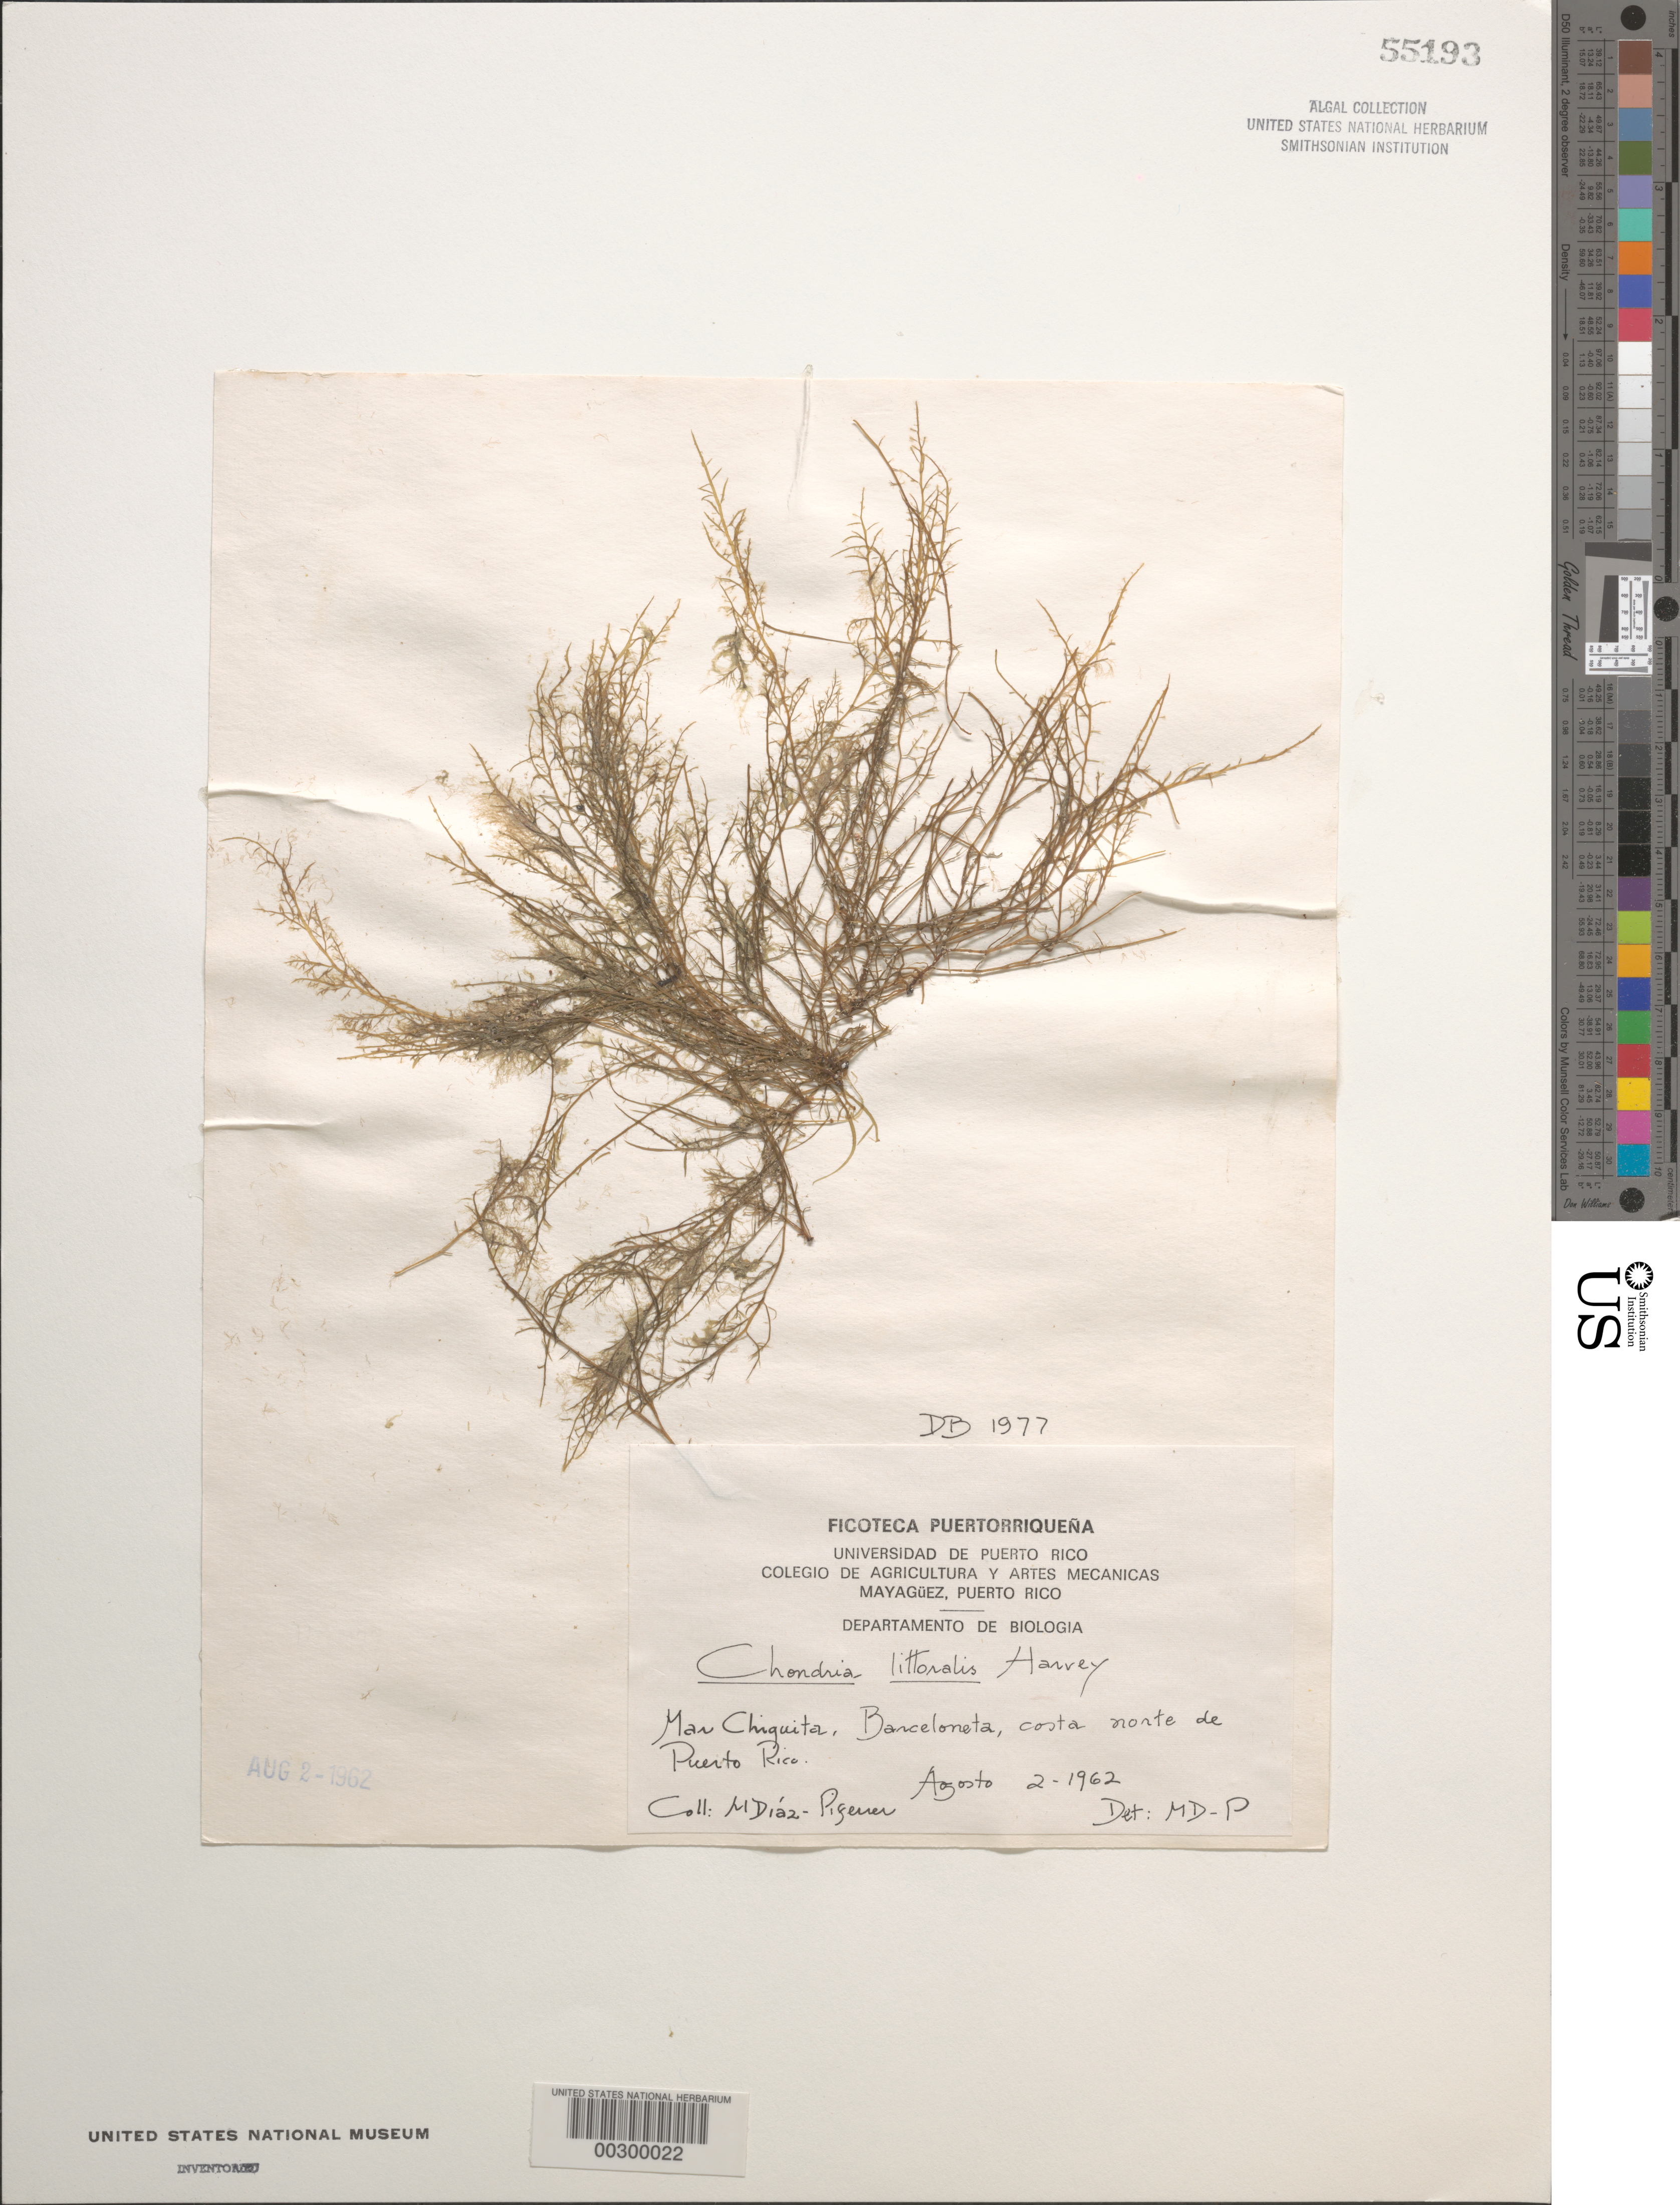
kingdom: Plantae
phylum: Rhodophyta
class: Florideophyceae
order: Ceramiales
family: Rhodomelaceae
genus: Chondria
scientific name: Chondria littoralis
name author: Harv.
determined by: Diaz-Piferrer, M.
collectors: M. Diaz-Piferrer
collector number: Db-1977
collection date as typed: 02 Aug 1962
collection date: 1962-08-02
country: Puerto Rico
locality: Mar chiquita, barceloneta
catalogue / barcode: US 55193